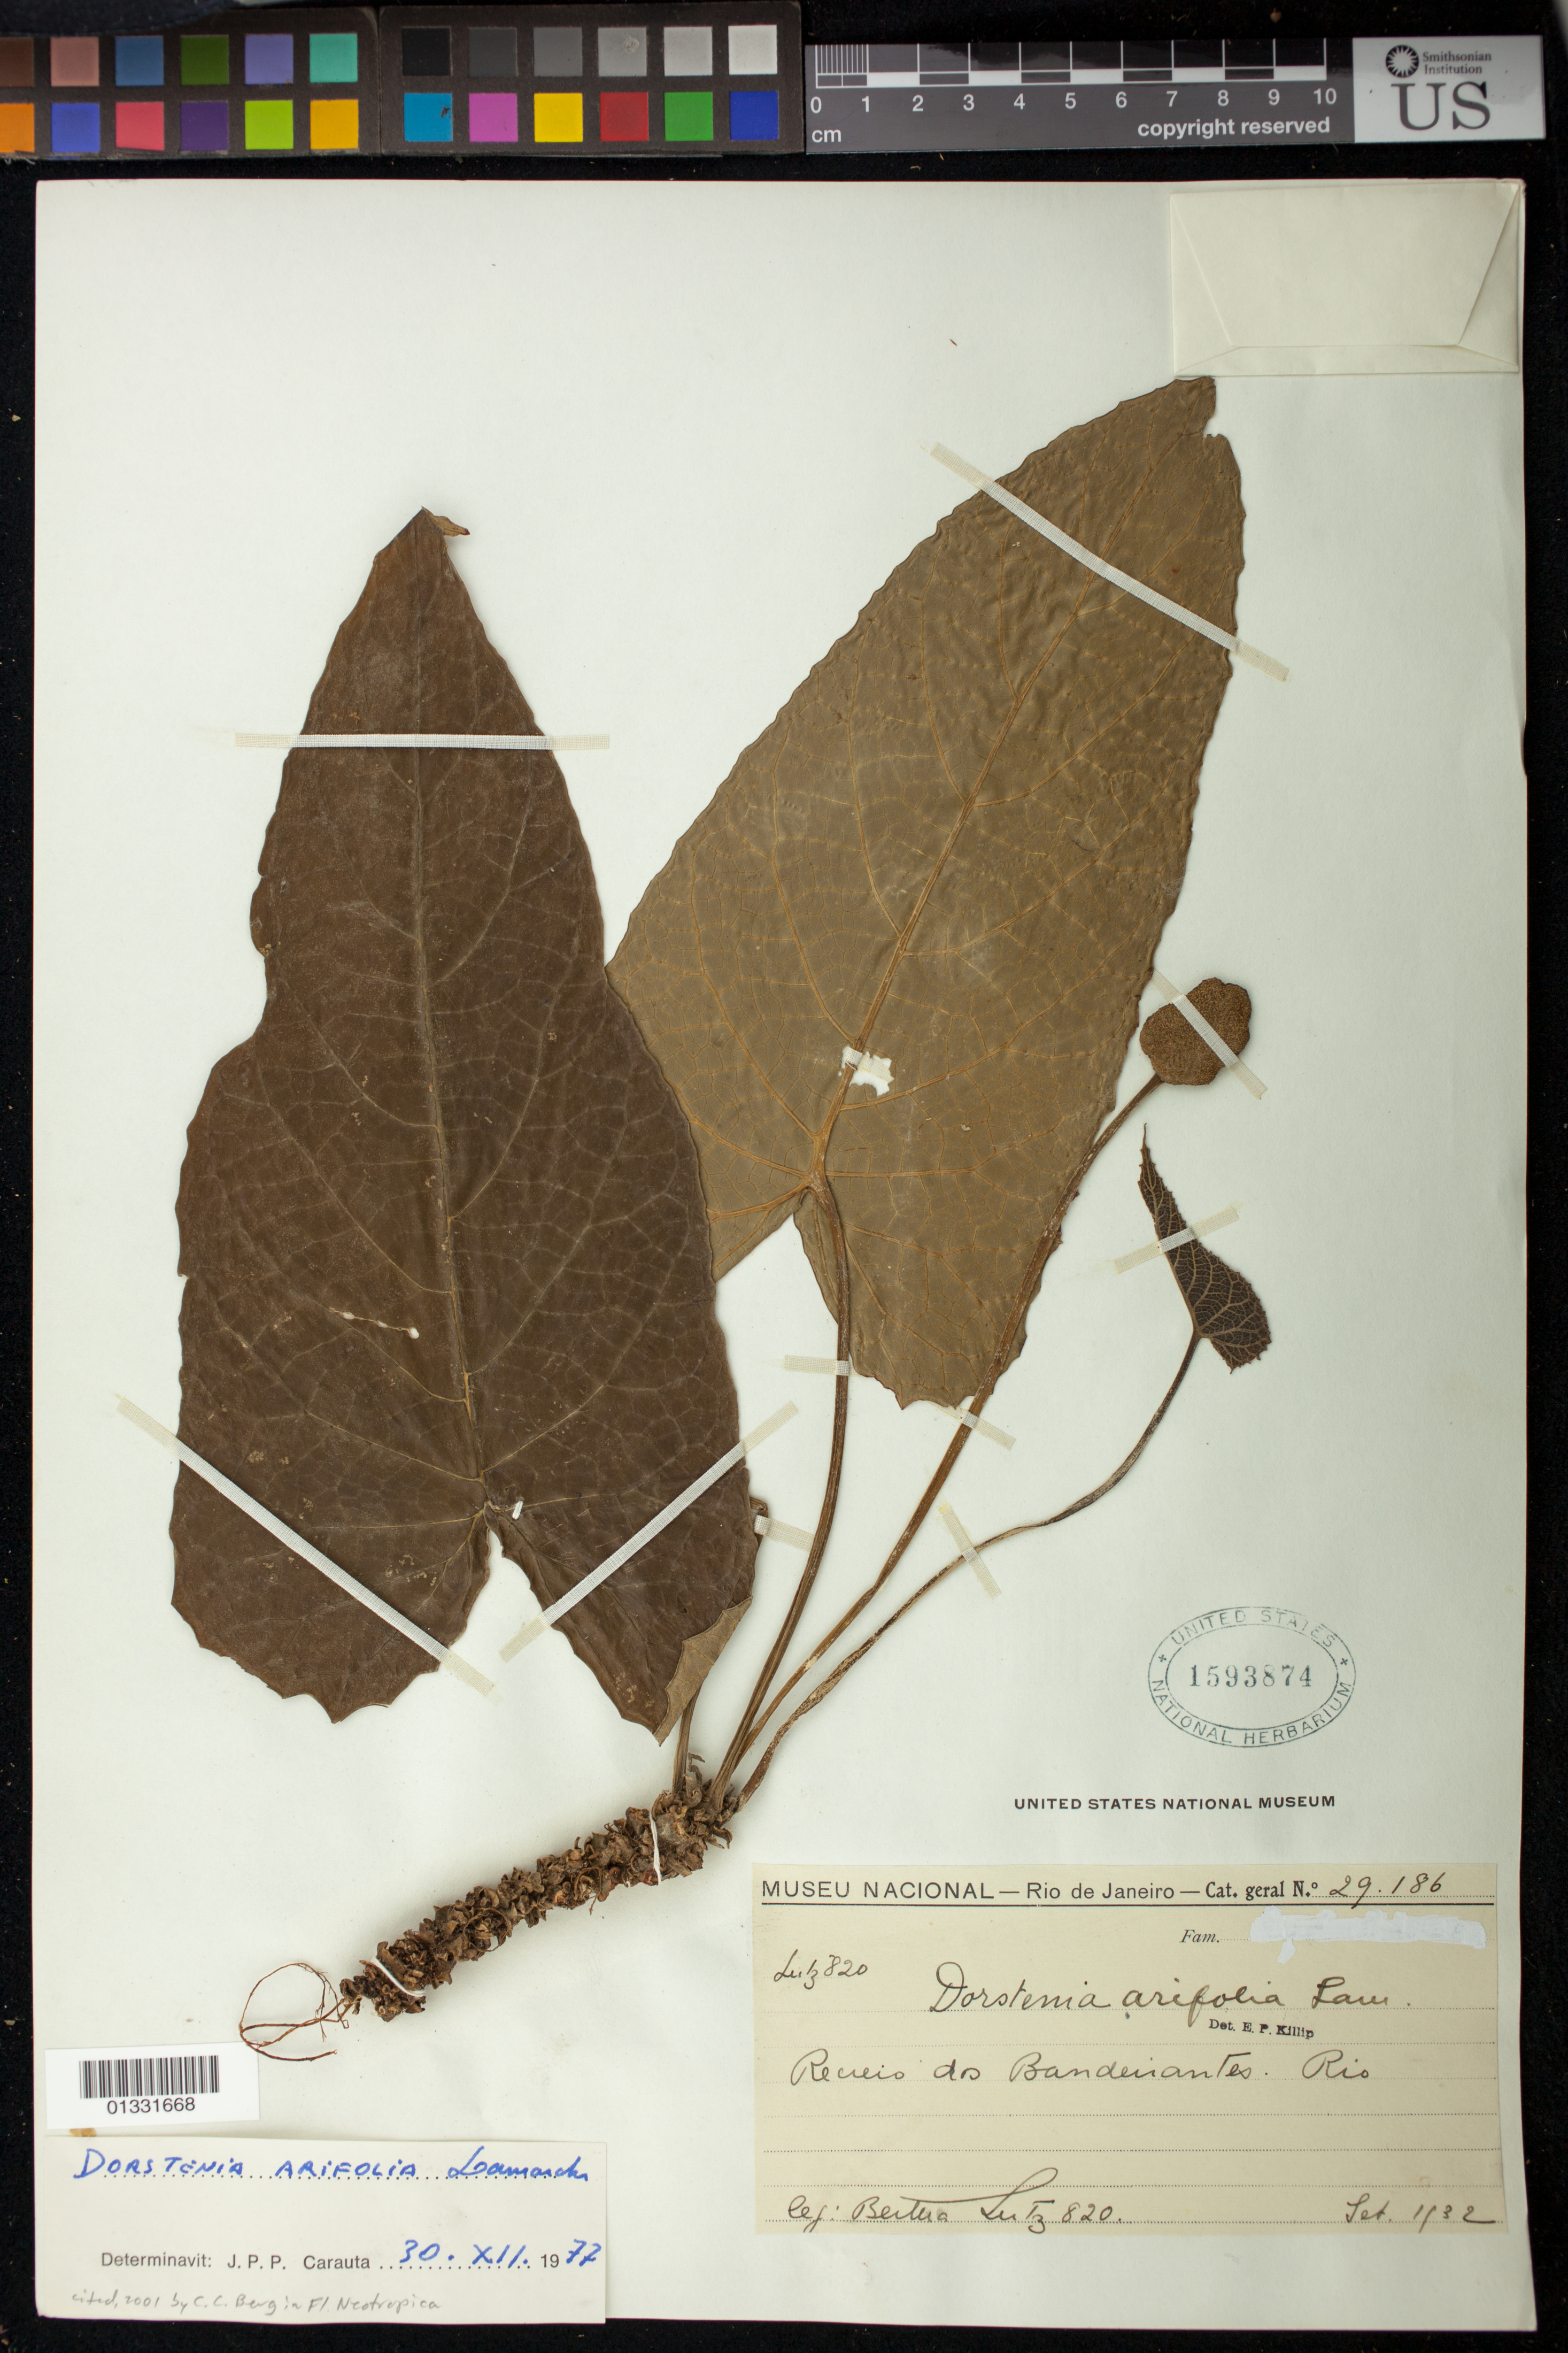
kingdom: Plantae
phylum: Tracheophyta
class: Magnoliopsida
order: Rosales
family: Moraceae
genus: Dorstenia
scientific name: Dorstenia arifolia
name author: Lam.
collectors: B. Lutz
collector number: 820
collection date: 1832-09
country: Brazil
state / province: Rio de Janeiro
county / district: Rio de Janeiro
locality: Recreio dos Bandeirantes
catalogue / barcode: US 1593874